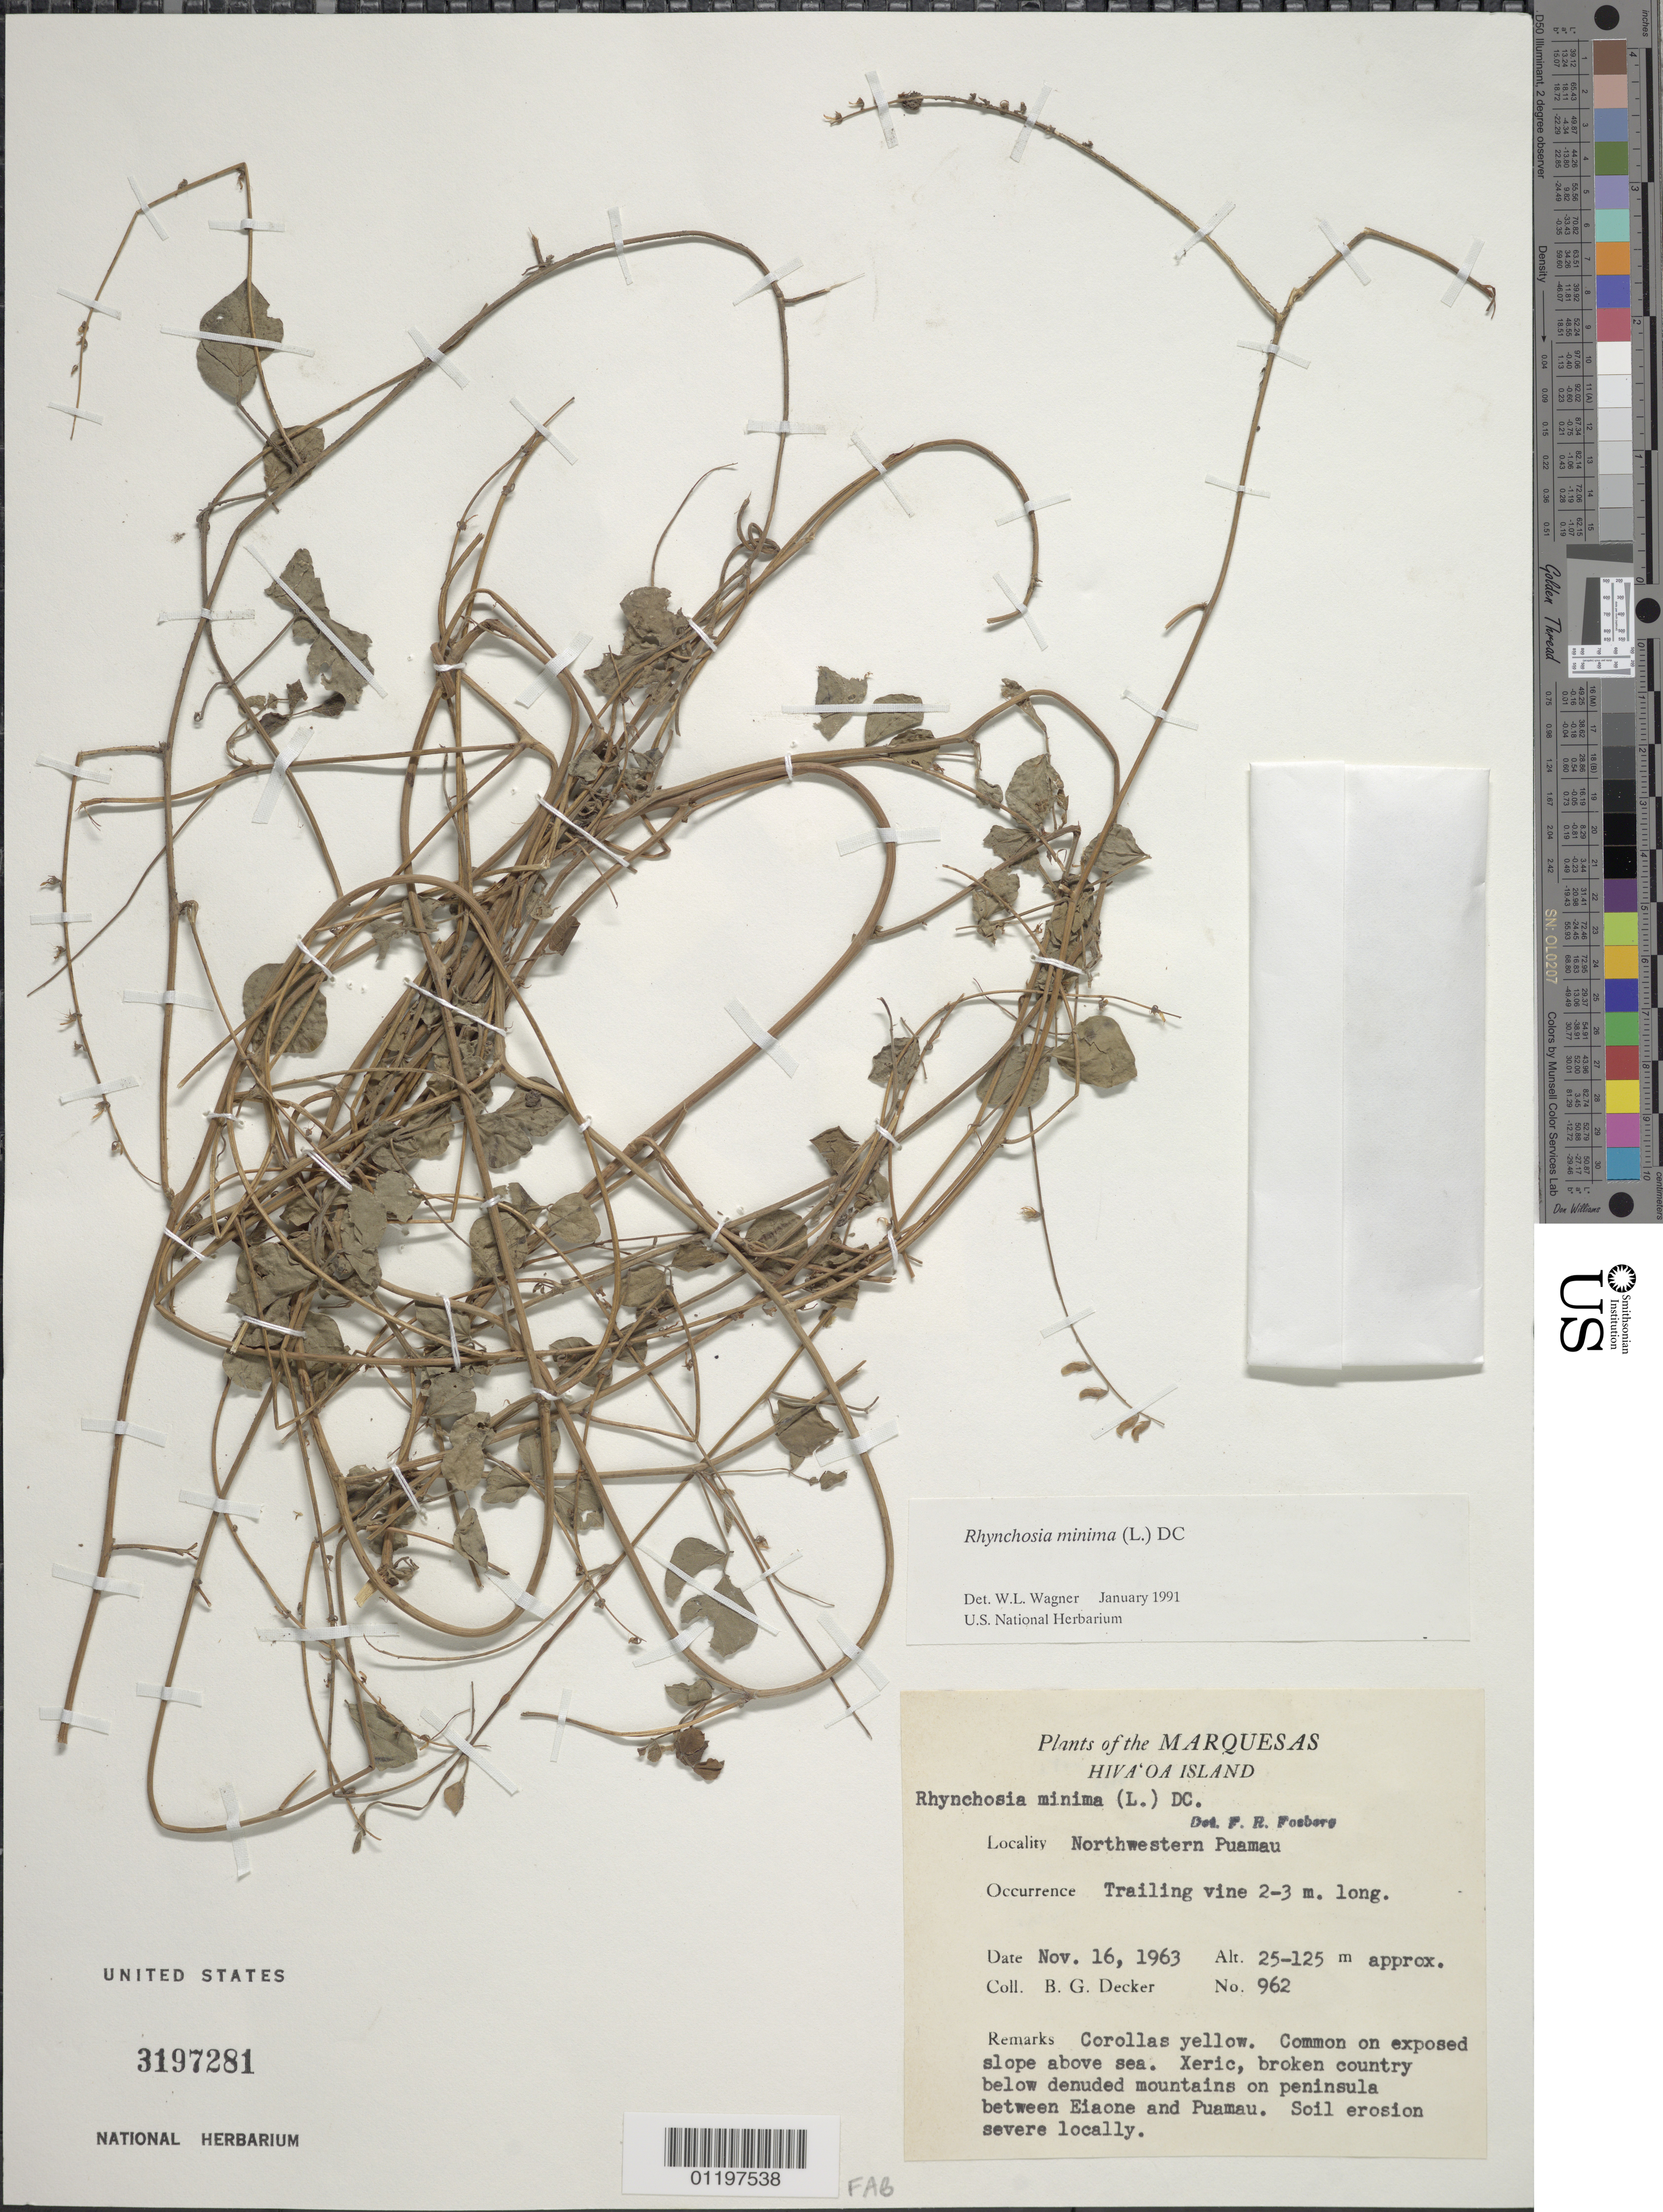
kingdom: Plantae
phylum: Tracheophyta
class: Magnoliopsida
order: Fabales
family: Fabaceae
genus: Rhynchosia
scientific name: Rhynchosia minima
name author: (L.) DC.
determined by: Wagner, W. L., (BOT), Smithsonian Institution - National Museum of Natural History (UNITED STATES)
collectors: B. G. Decker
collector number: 962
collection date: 1963-11-16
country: French Polynesia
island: Hiva Oa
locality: NW Puamau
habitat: Common on exposed slope above sea. Xeric, broken country below denuded mountains on peninsula between Eiaone and Puamau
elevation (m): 25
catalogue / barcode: US 3197281